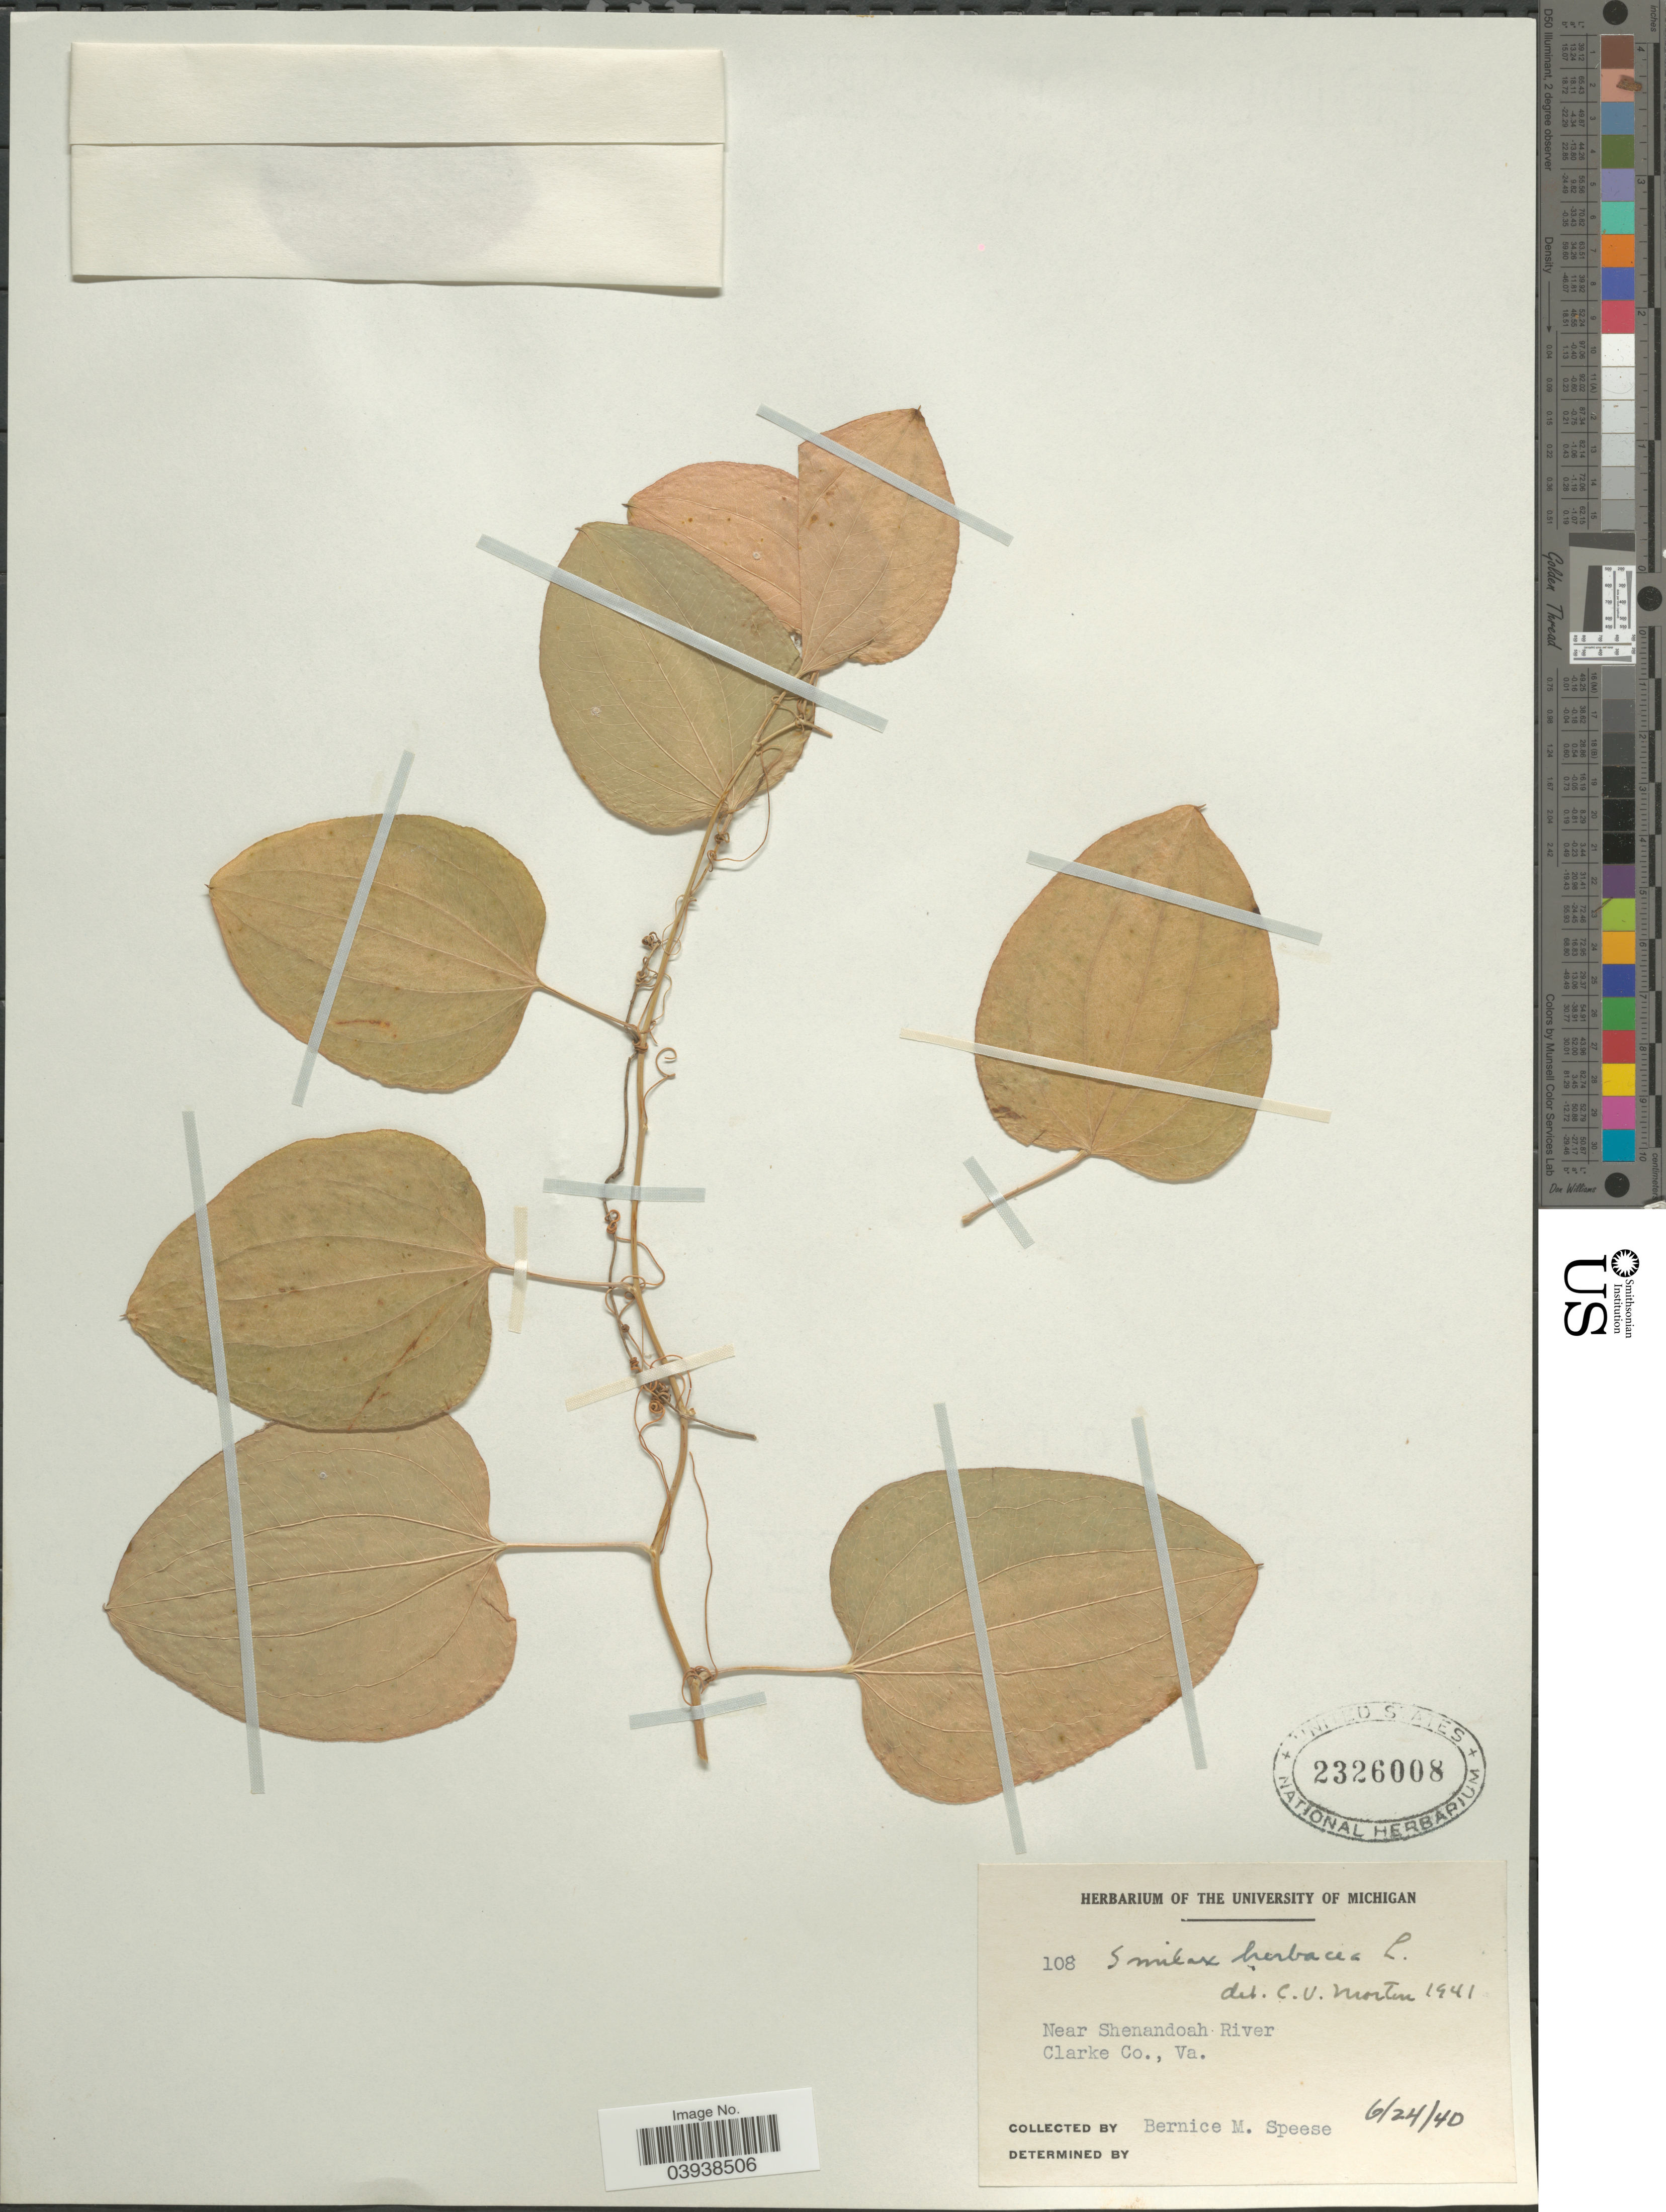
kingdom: Plantae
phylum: Tracheophyta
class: Liliopsida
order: Liliales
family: Smilacaceae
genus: Smilax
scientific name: Smilax herbacea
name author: L.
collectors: B. Speese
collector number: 108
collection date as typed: Transcribed d/m/y: 24/6/40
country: United States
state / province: Virginia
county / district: Clarke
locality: Near Shenandoah River. Clarke Co.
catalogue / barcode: US 2326008